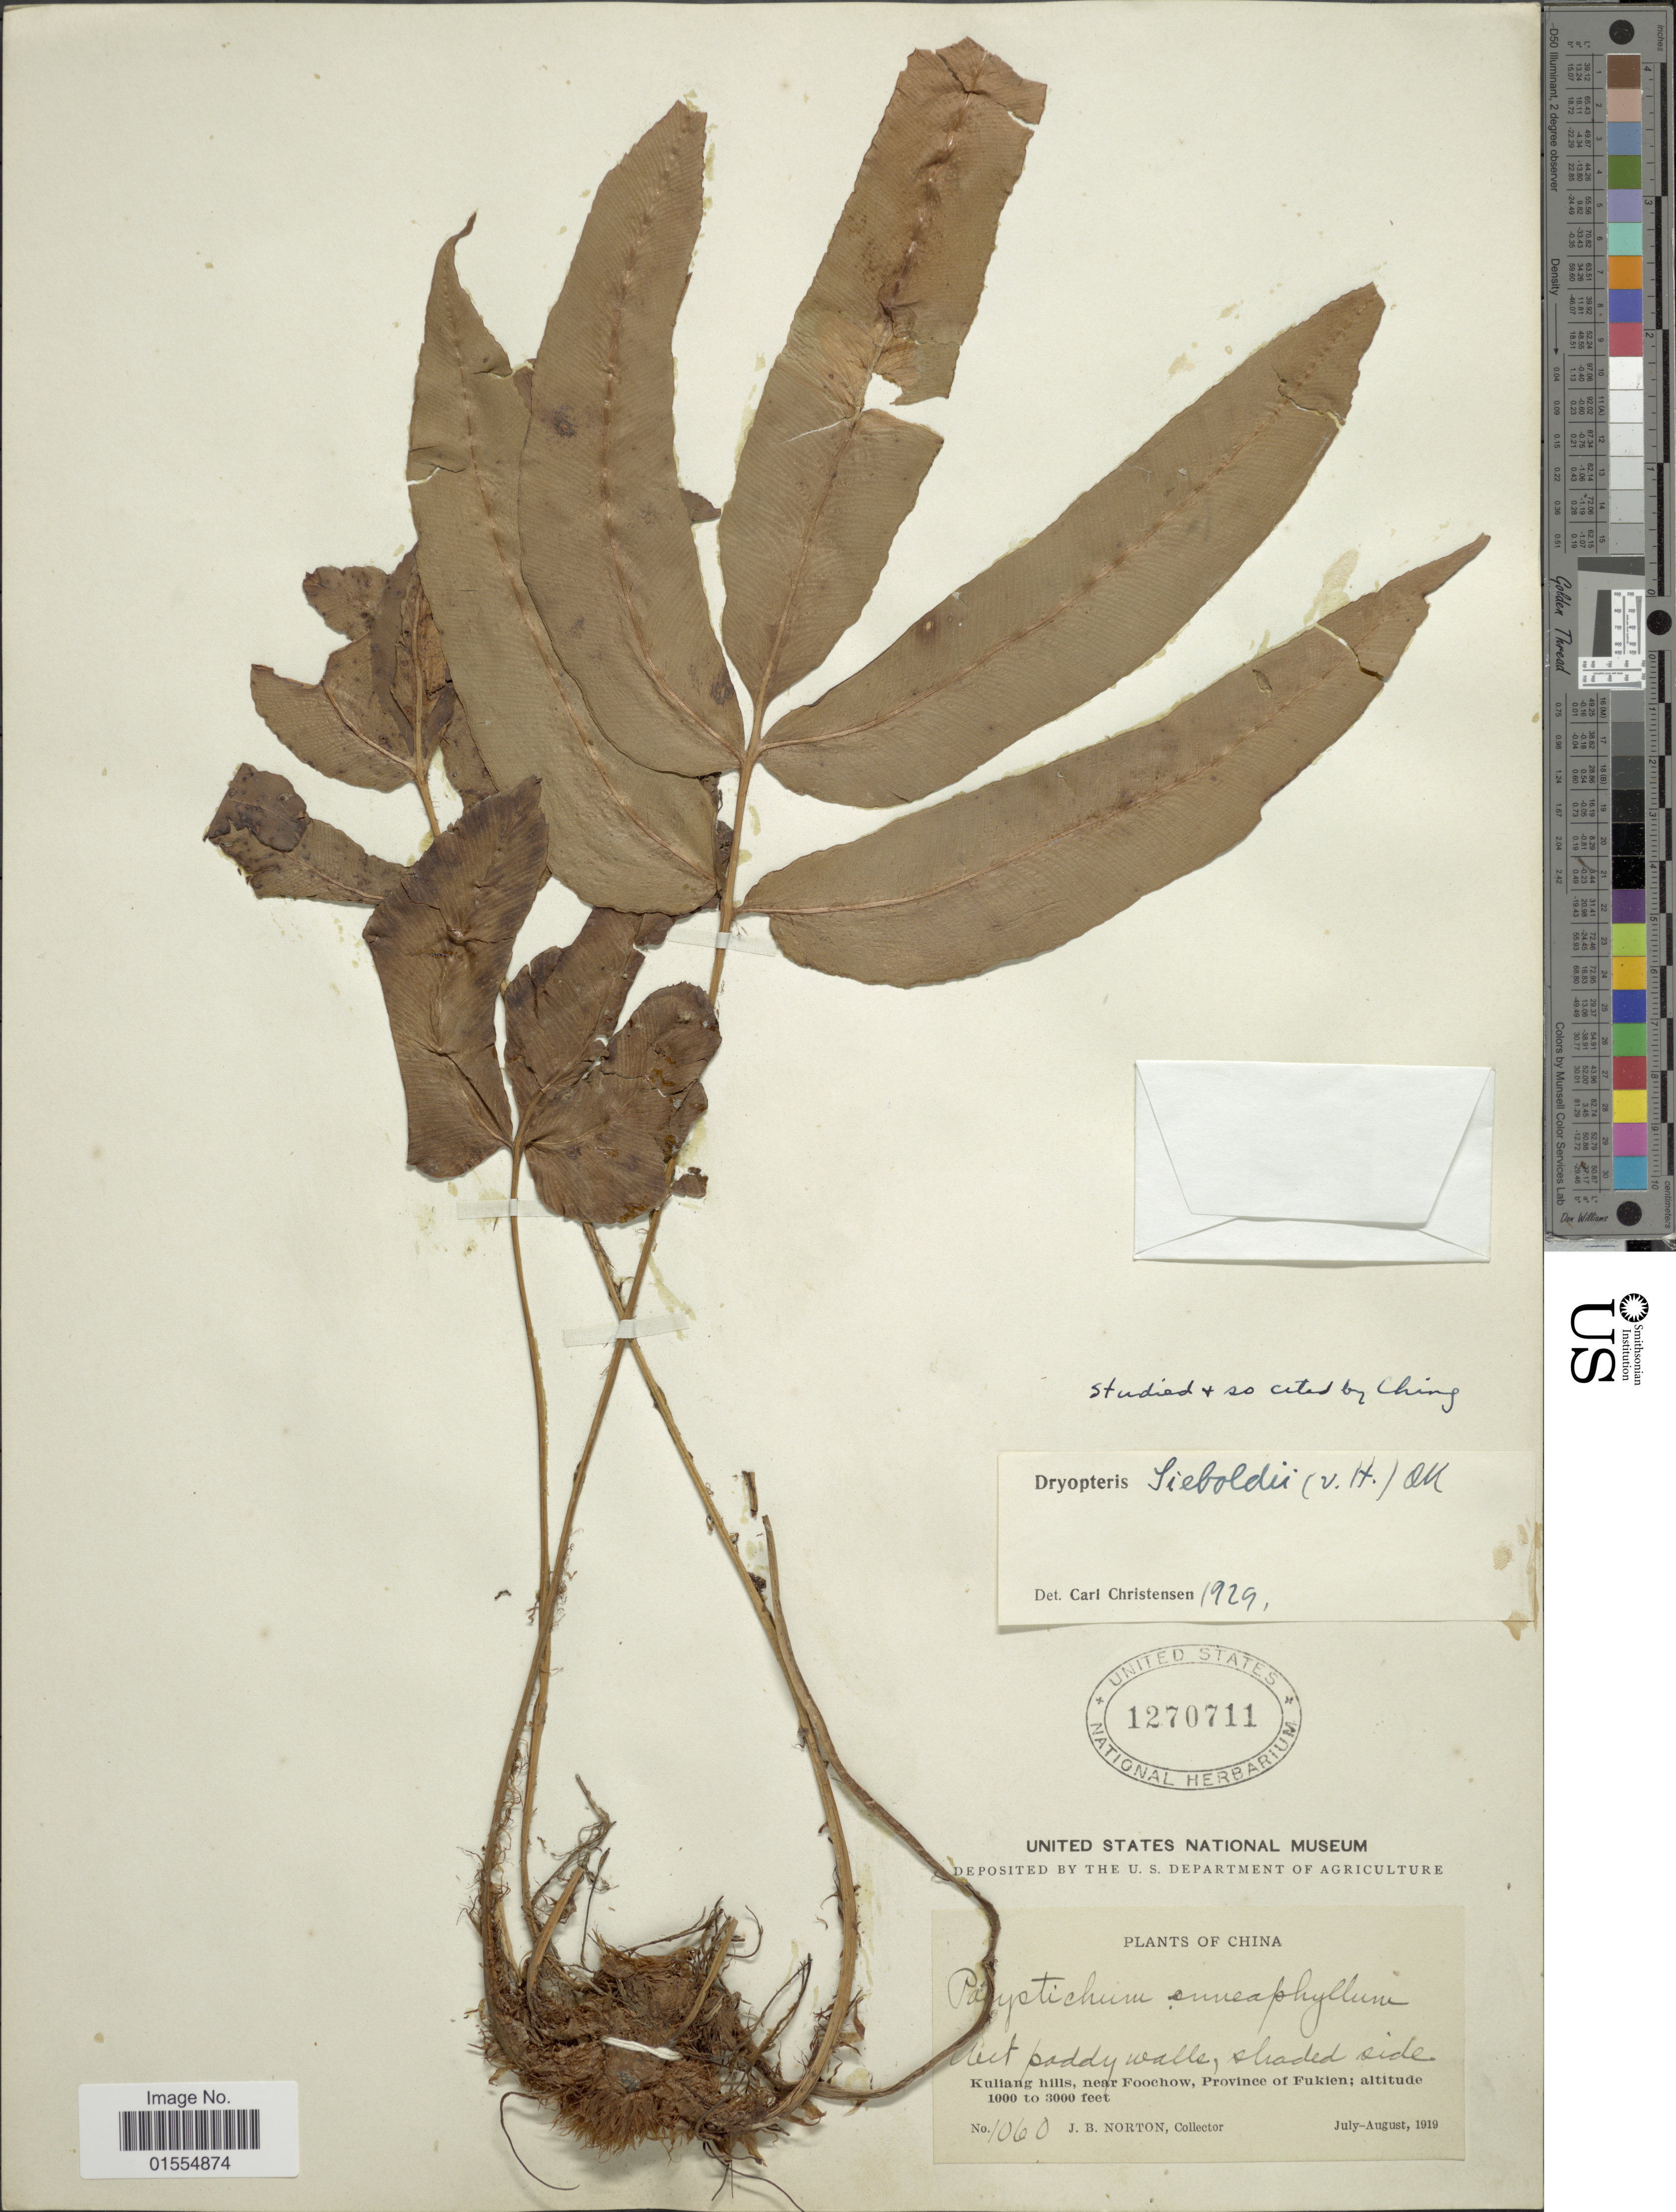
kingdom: Plantae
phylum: Tracheophyta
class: Polypodiopsida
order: Polypodiales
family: Dryopteridaceae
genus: Dryopteris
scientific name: Dryopteris sieboldii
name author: (T. Moore) Kuntze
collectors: J. B. Norton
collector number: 1060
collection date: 1919-07/1919-08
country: China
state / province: Fujian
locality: Kuliang hills, near Foochow, Province of Fukien, China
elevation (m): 305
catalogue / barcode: US 1270711